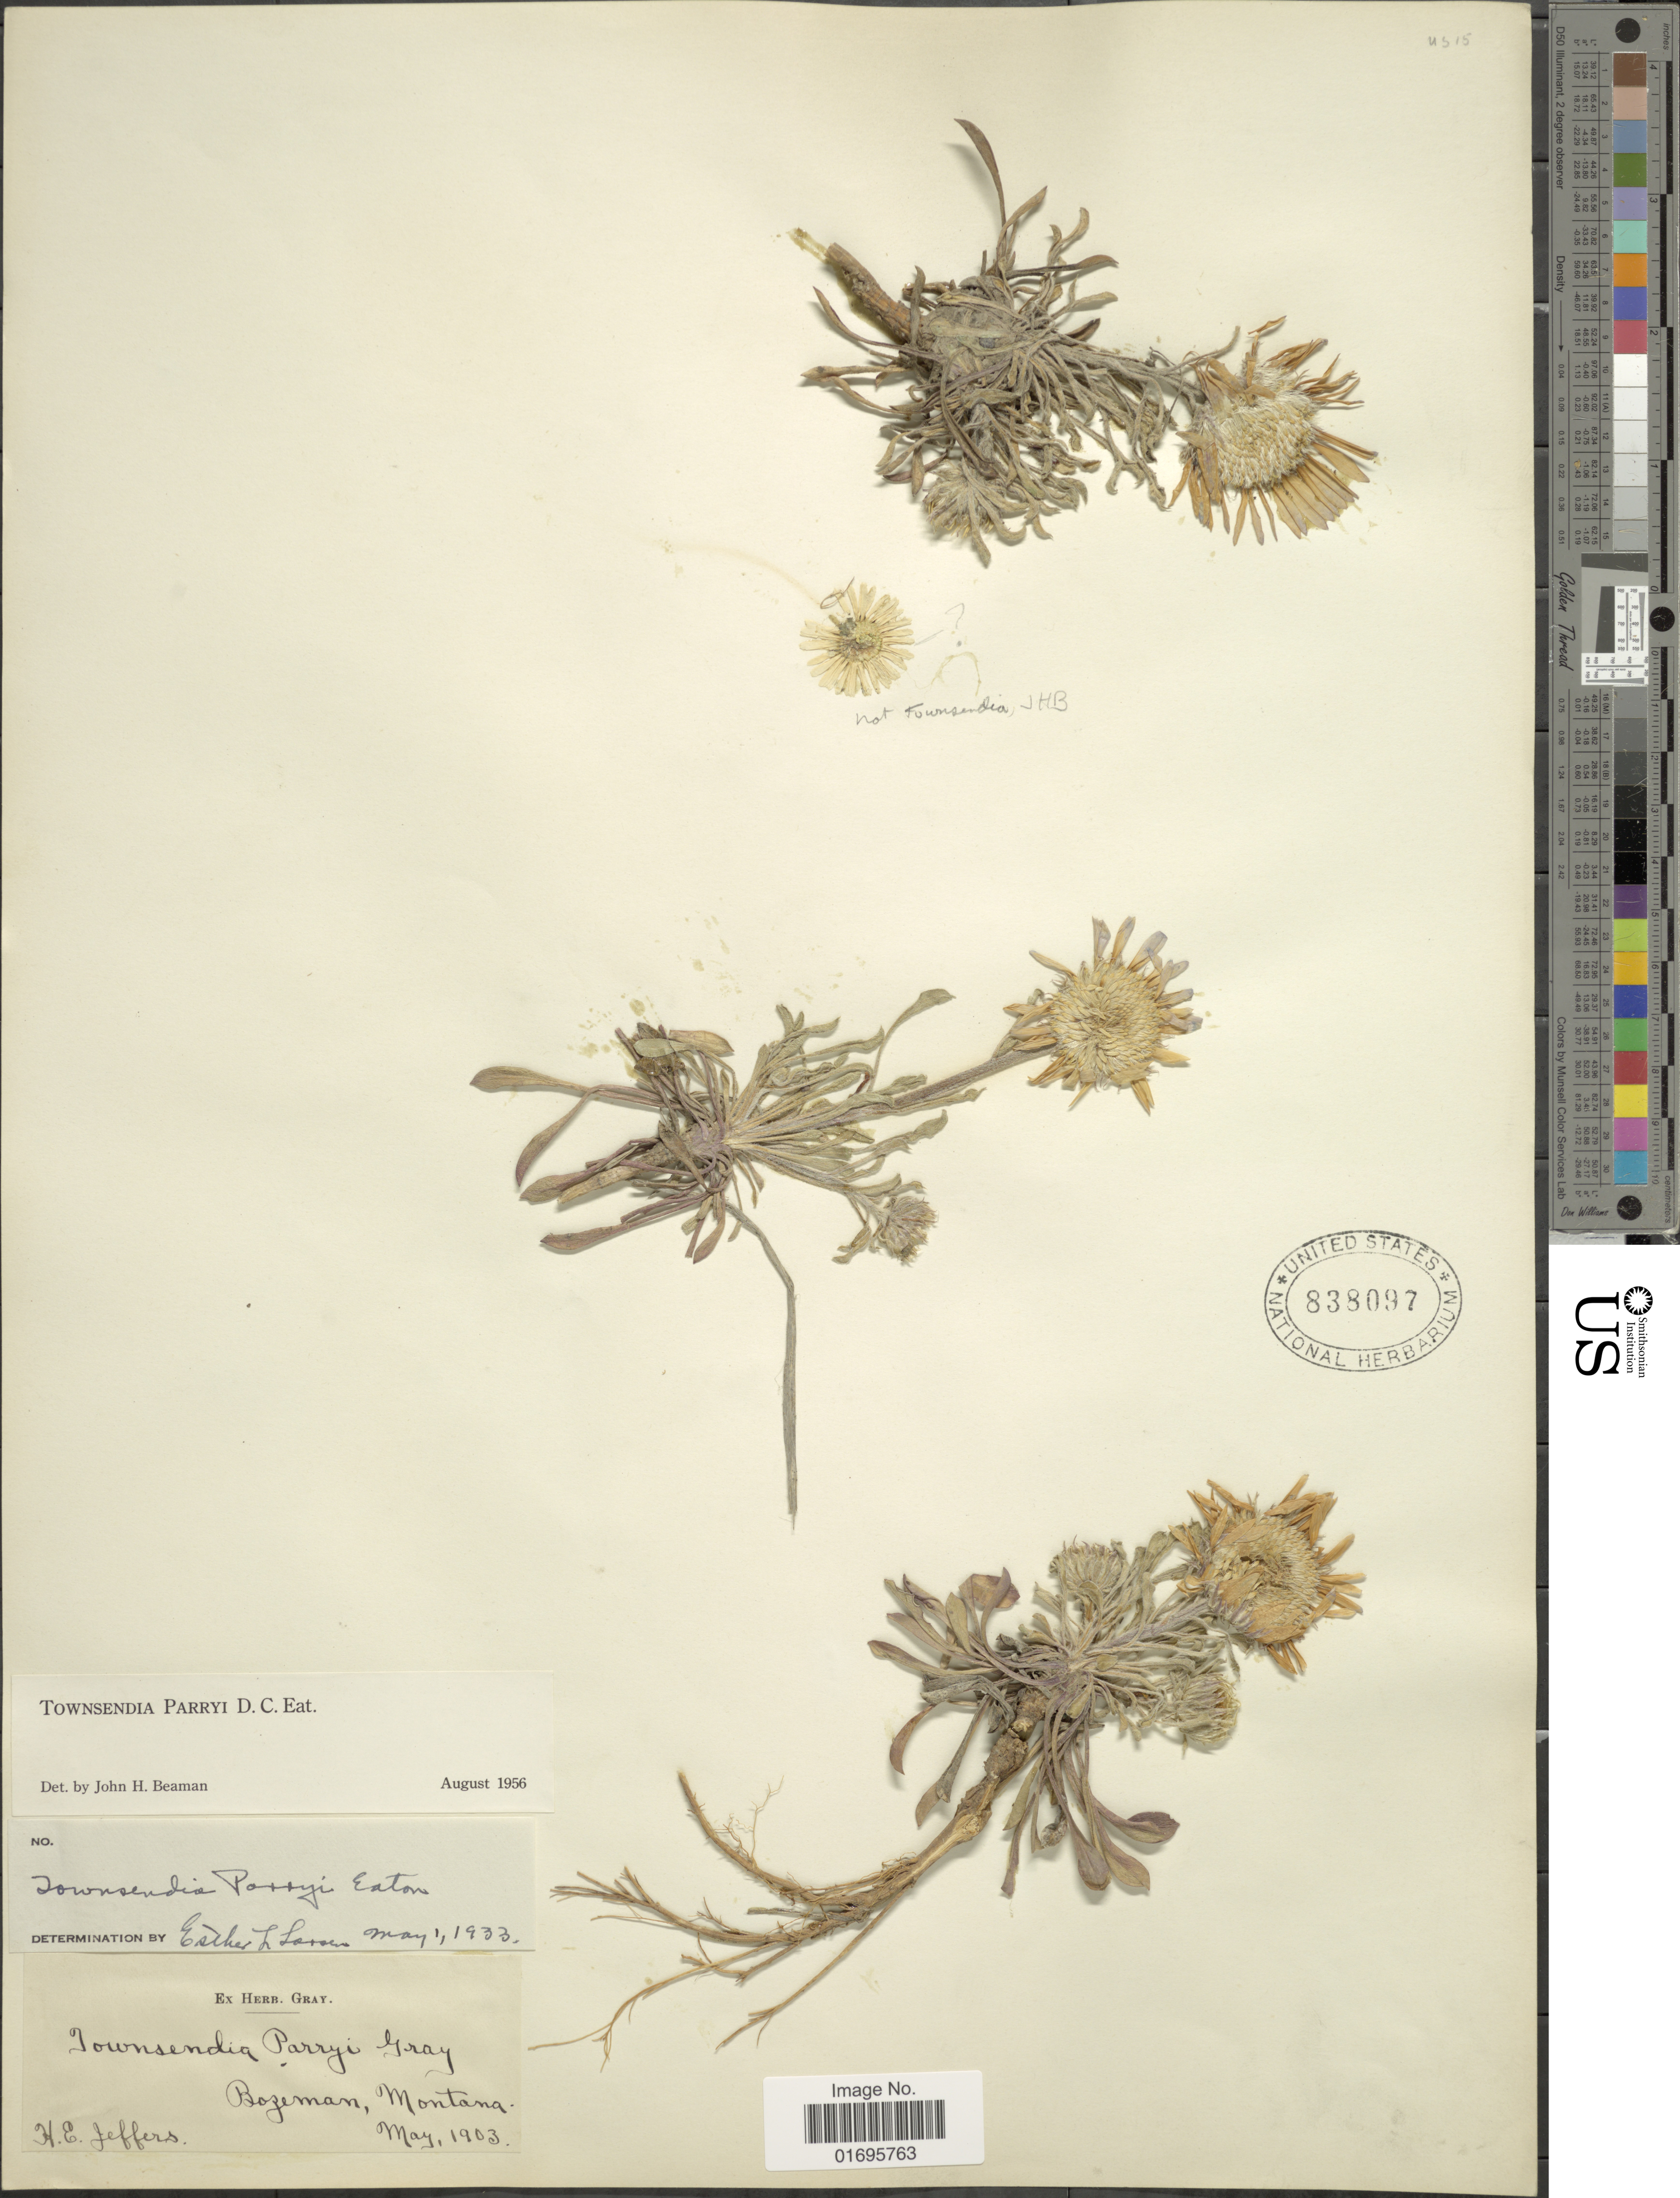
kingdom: Plantae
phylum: Tracheophyta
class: Magnoliopsida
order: Asterales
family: Asteraceae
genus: Townsendia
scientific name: Townsendia parryi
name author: D.C. Eaton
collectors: H. Jeffers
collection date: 1903-05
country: United States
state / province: Montana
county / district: Gallatin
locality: Bozeman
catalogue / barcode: US 838097